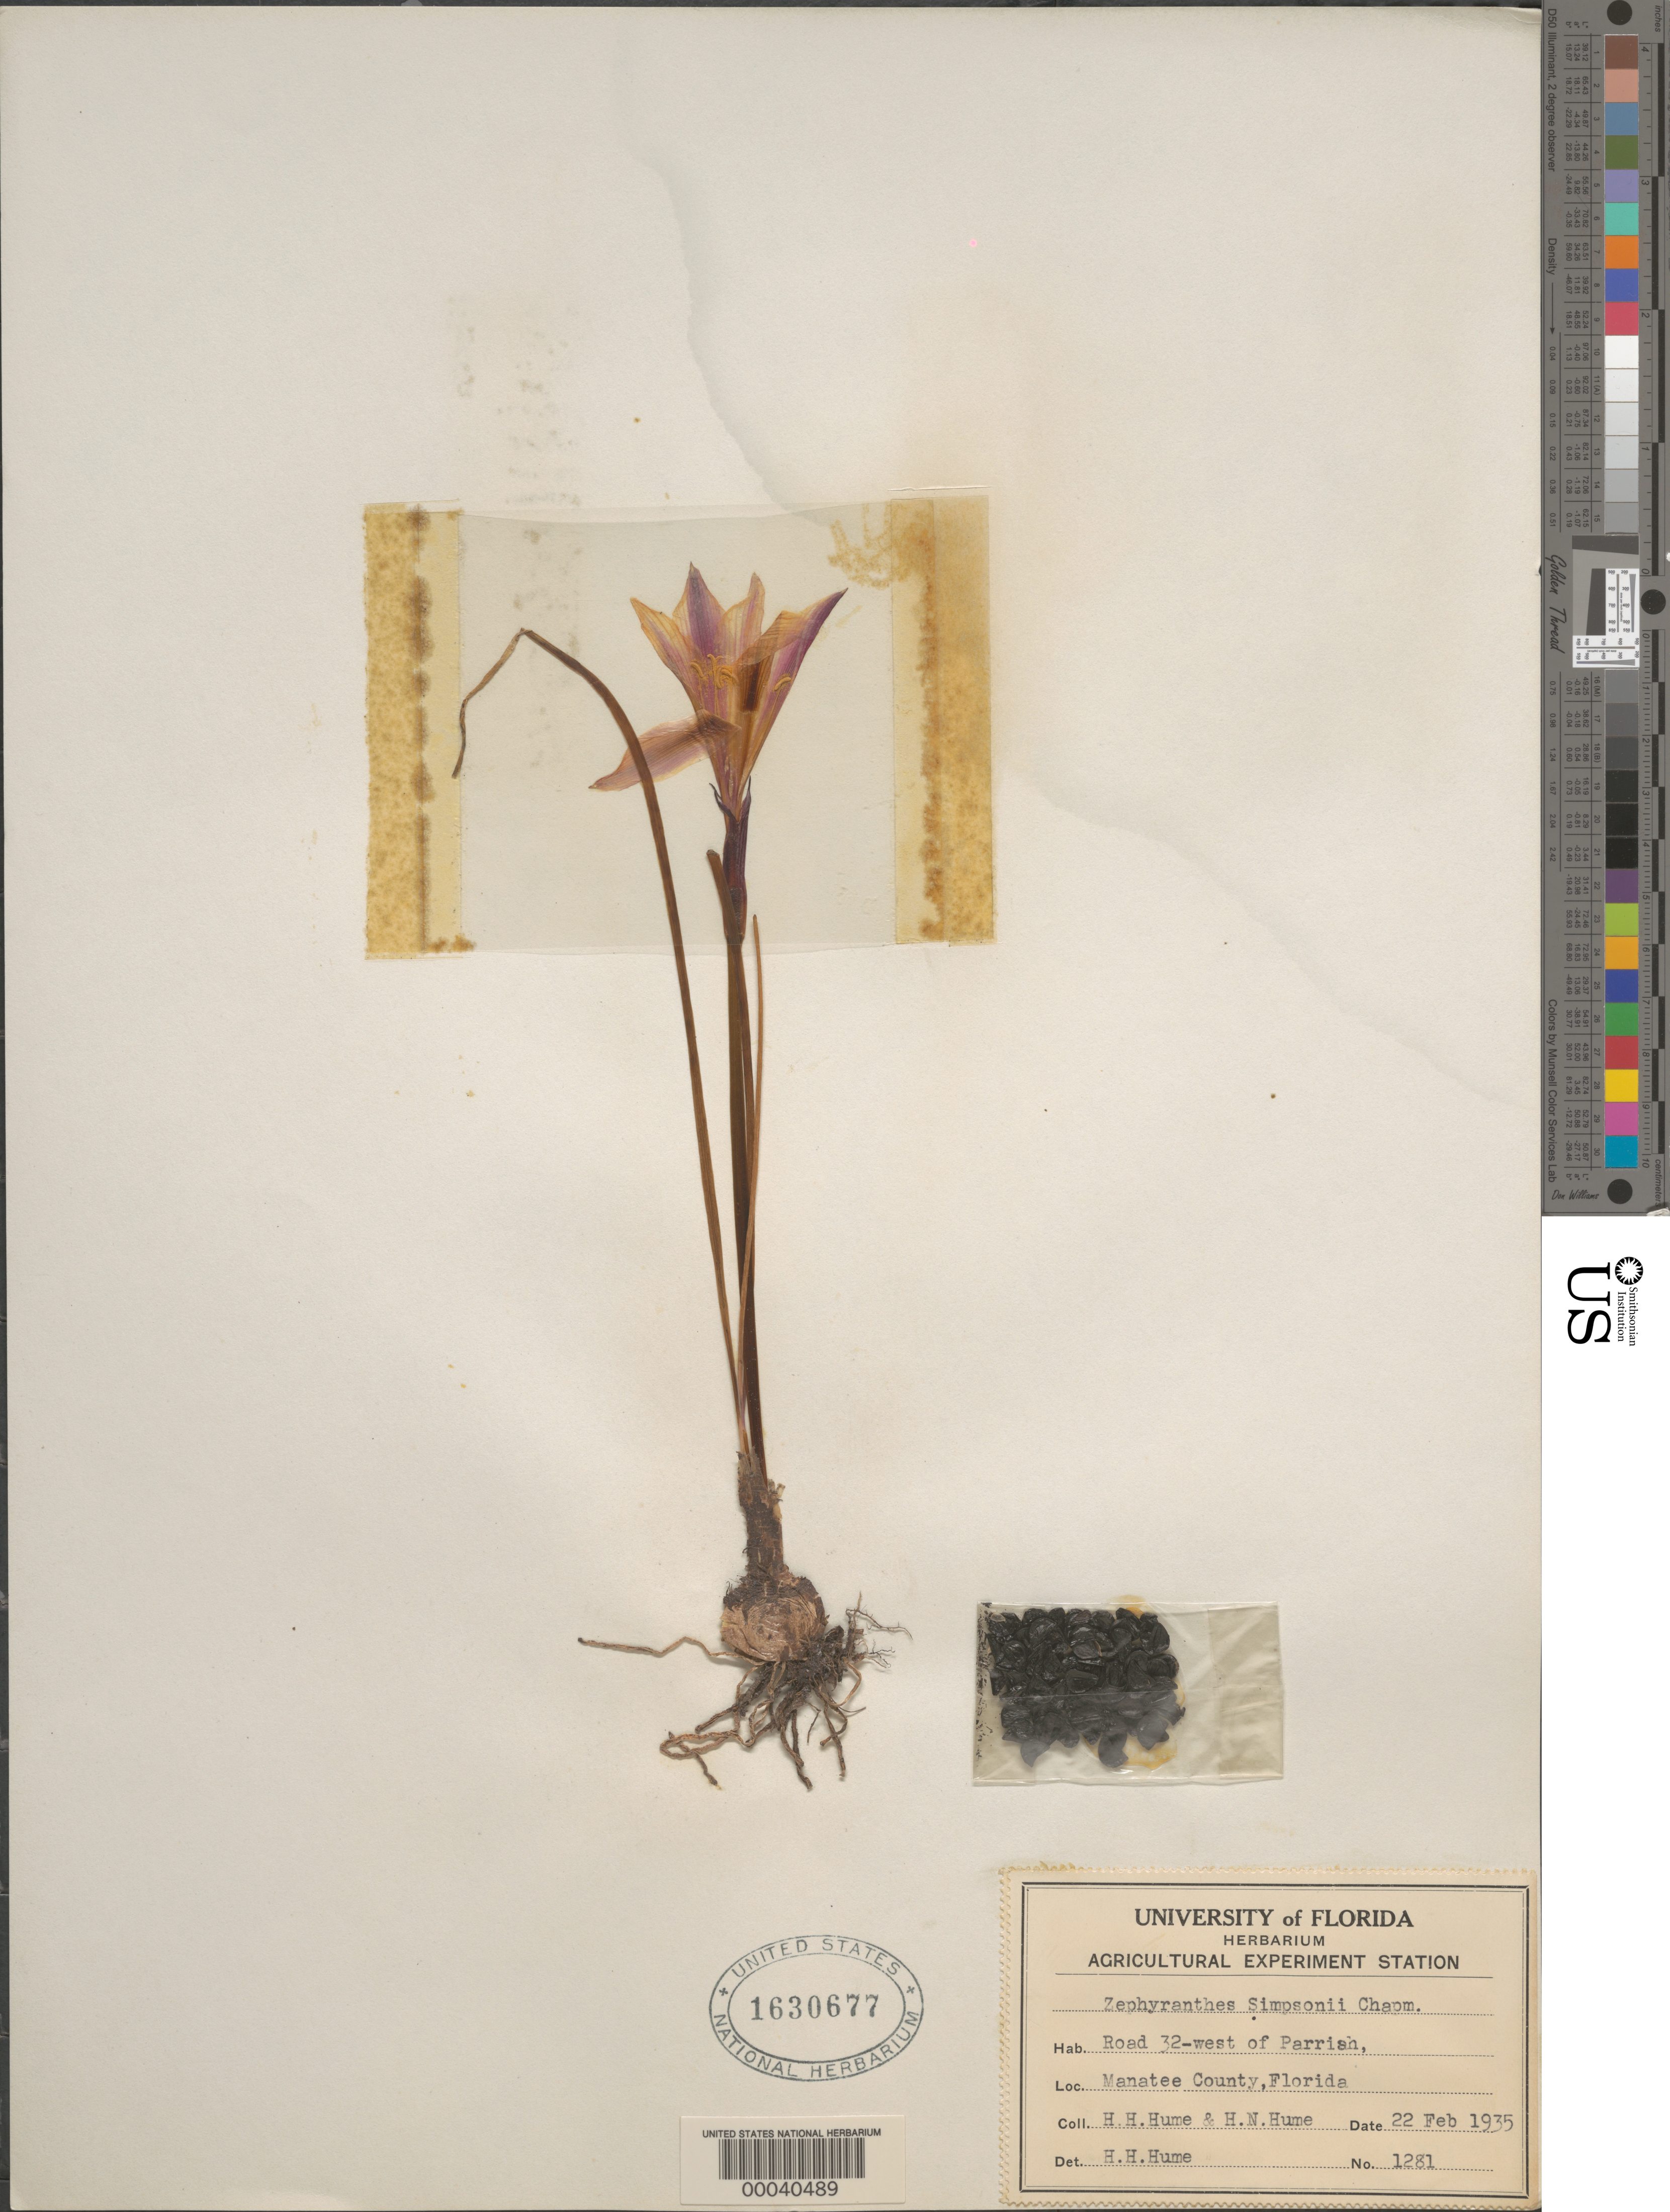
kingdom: Plantae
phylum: Tracheophyta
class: Liliopsida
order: Asparagales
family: Amaryllidaceae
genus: Zephyranthes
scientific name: Zephyranthes simpsonii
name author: Chapm.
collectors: H. Hume & H. Hume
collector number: Univ Of Fl Herb 1281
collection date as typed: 22 Feb 1935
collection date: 1935-02-22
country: United States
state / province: Florida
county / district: Manatee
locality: Road 32 w of parrish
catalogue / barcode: US 1630677